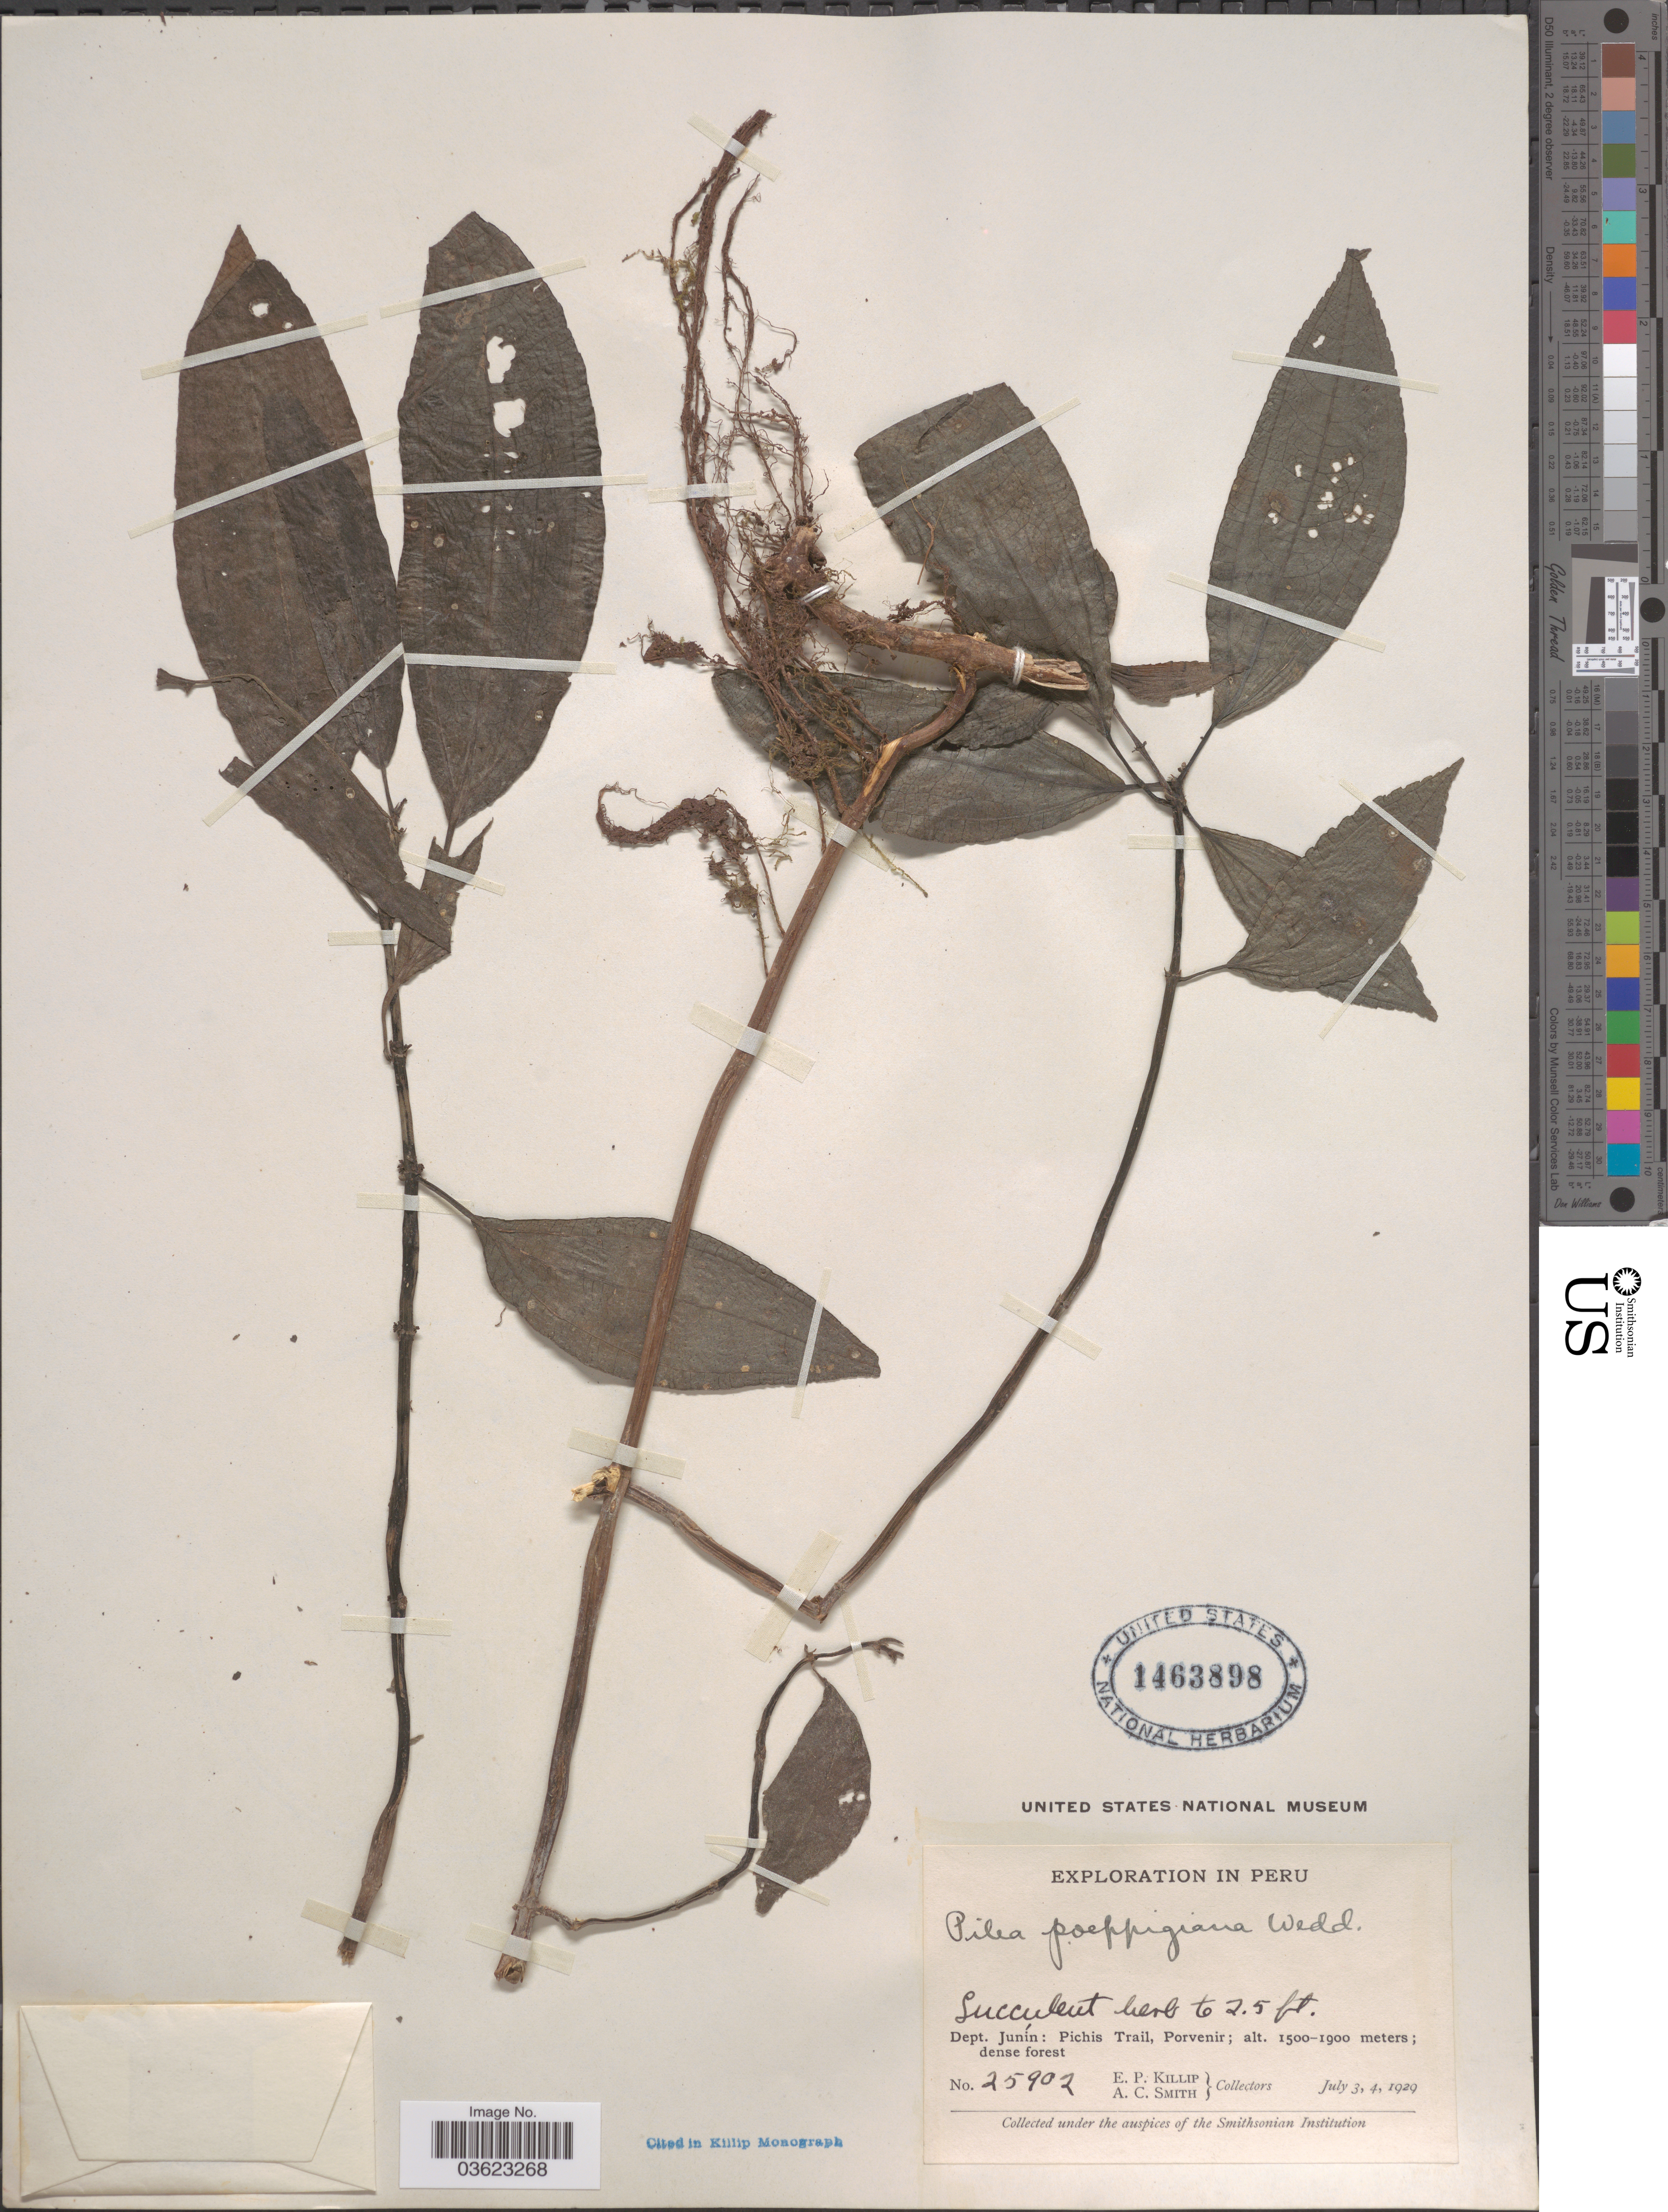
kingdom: Plantae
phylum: Tracheophyta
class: Magnoliopsida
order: Rosales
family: Urticaceae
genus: Pilea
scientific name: Pilea poeppigiana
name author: Wedd.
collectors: E. P. Killip & A. C. Smith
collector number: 25902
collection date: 1929-07-03/1929-07-04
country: Peru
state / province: Junín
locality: Dept. Junín: Pichis Trail, Porvenir.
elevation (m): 1500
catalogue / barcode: US 1463898